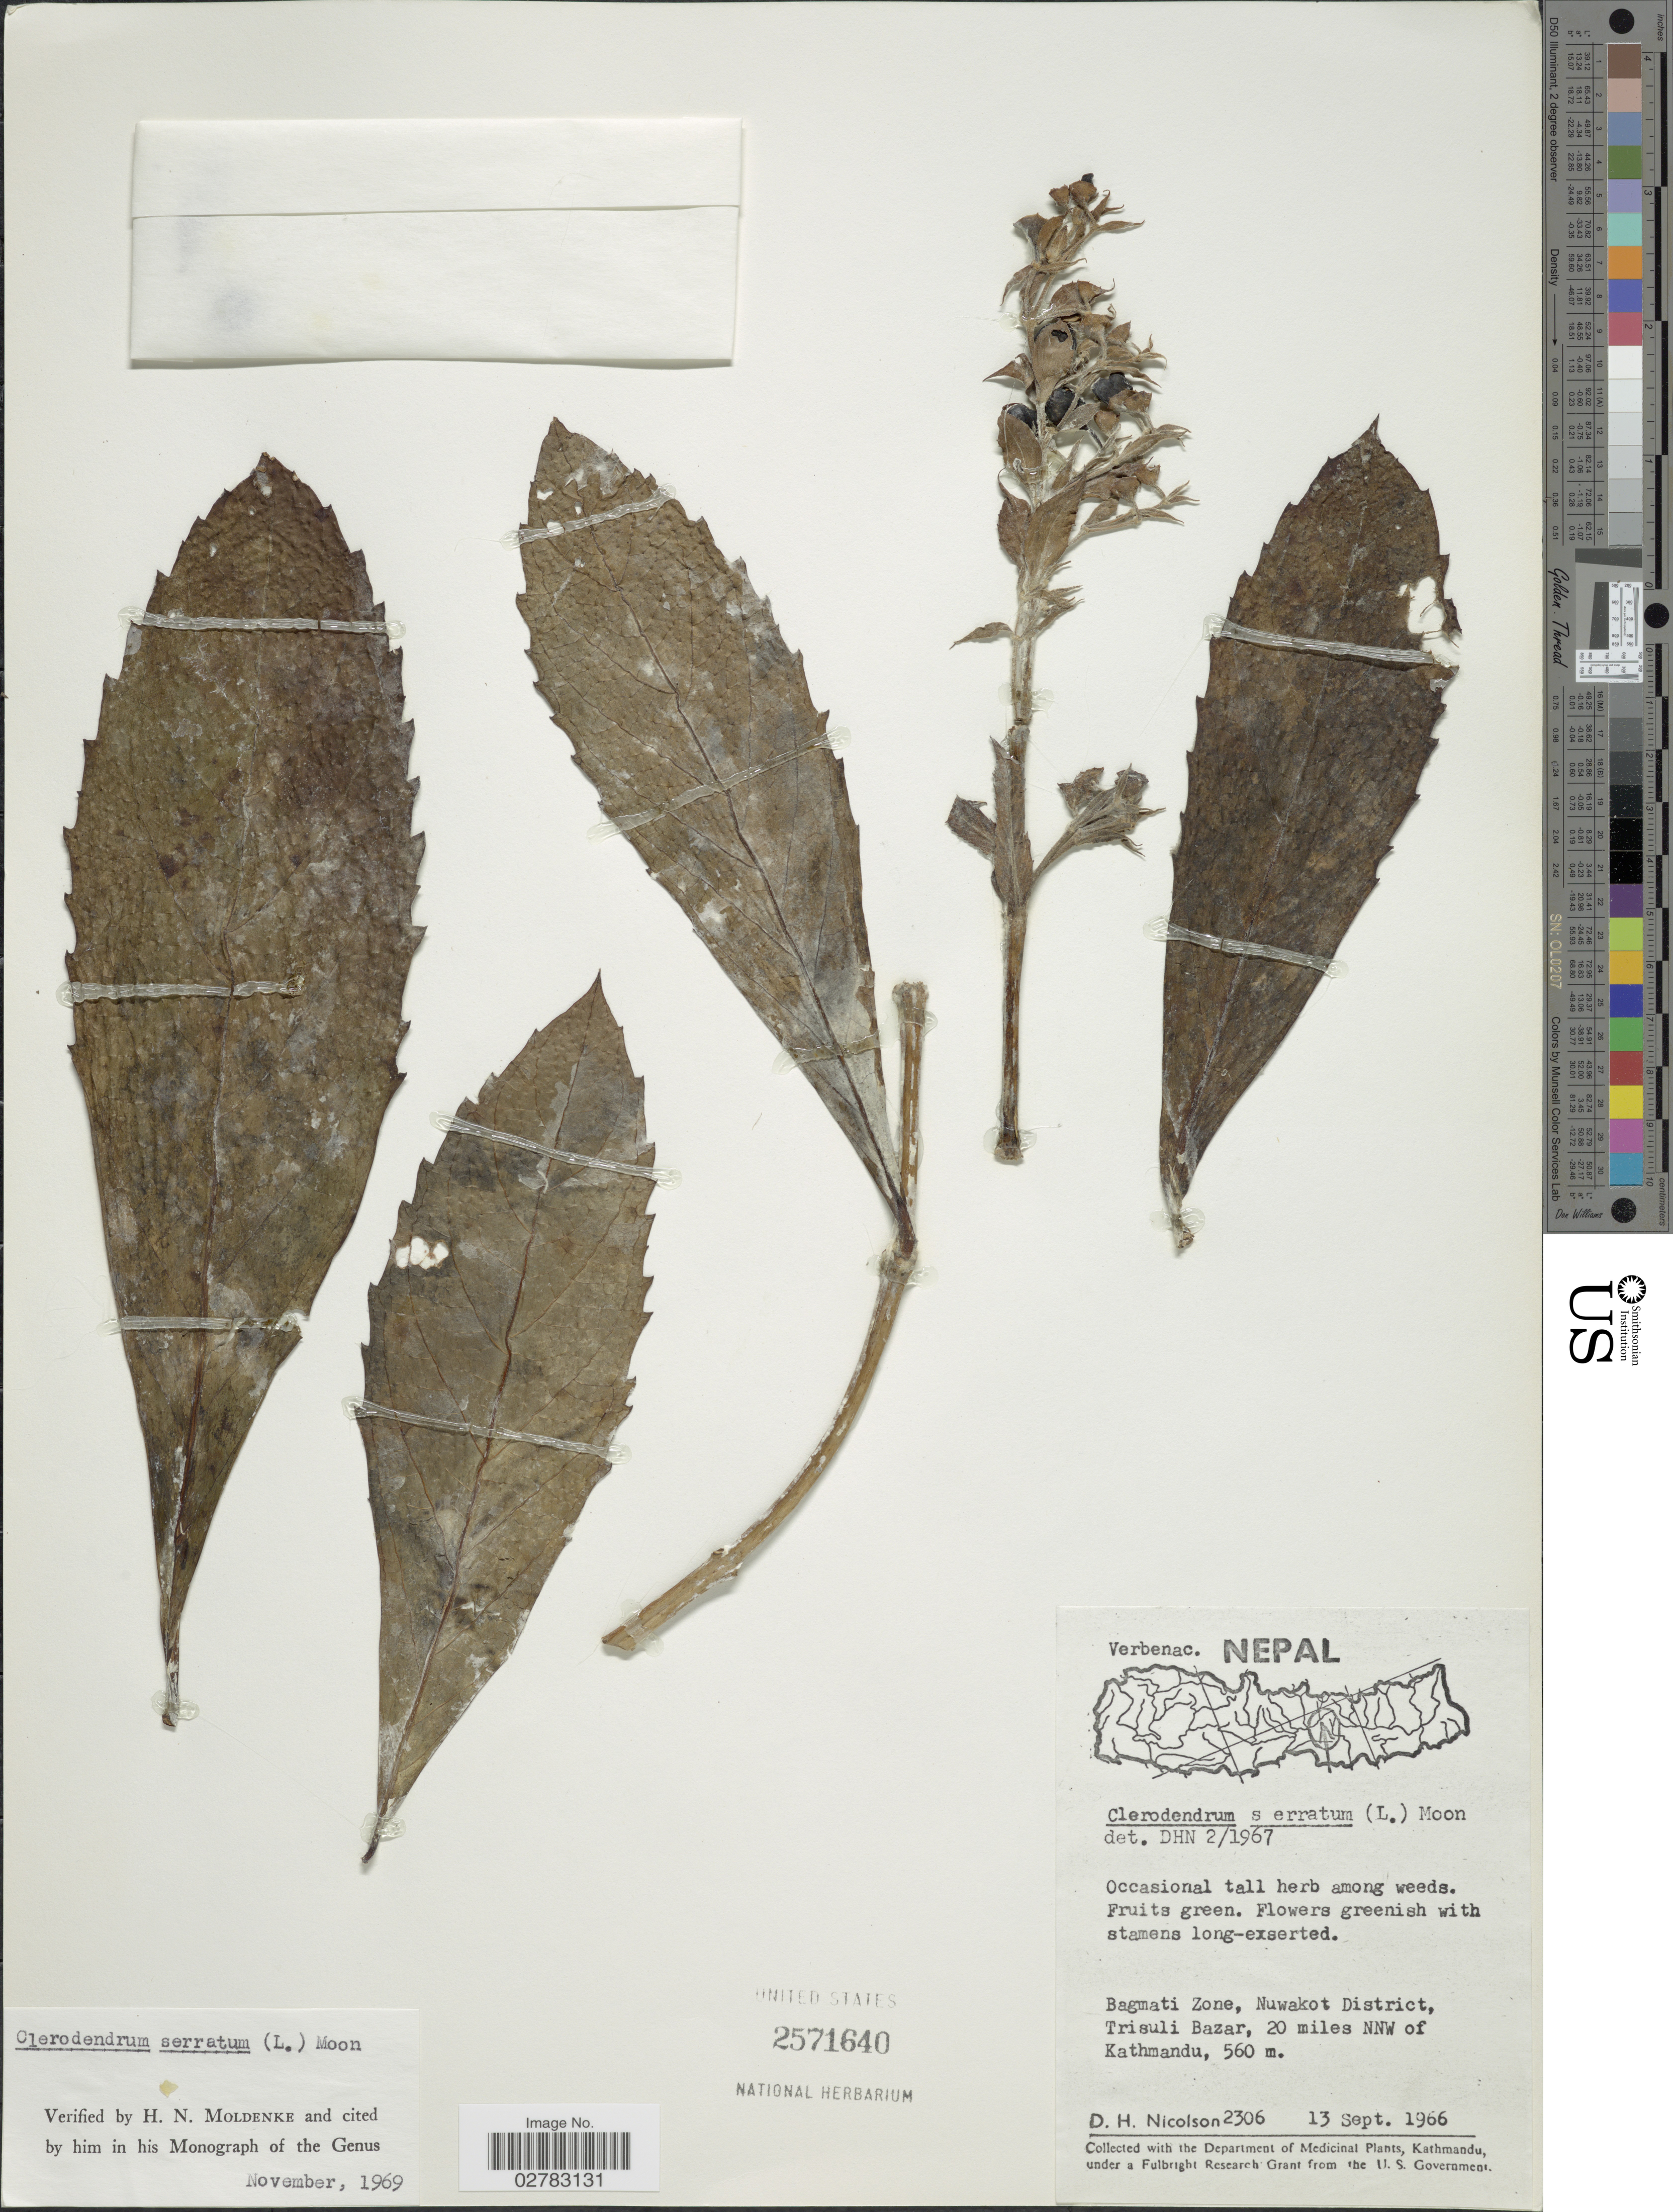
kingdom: Plantae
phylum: Tracheophyta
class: Magnoliopsida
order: Lamiales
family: Lamiaceae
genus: Clerodendrum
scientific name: Clerodendrum serratum var. serratum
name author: (L.) Moon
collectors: D. H. Nicolson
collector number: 2306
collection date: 1966-09-13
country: Nepal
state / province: Bagmati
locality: Bagmati Zone, Nuwakot District, Trisuli Bazar, 20 miles NNW of Kathmandu.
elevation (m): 560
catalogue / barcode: US 2571640